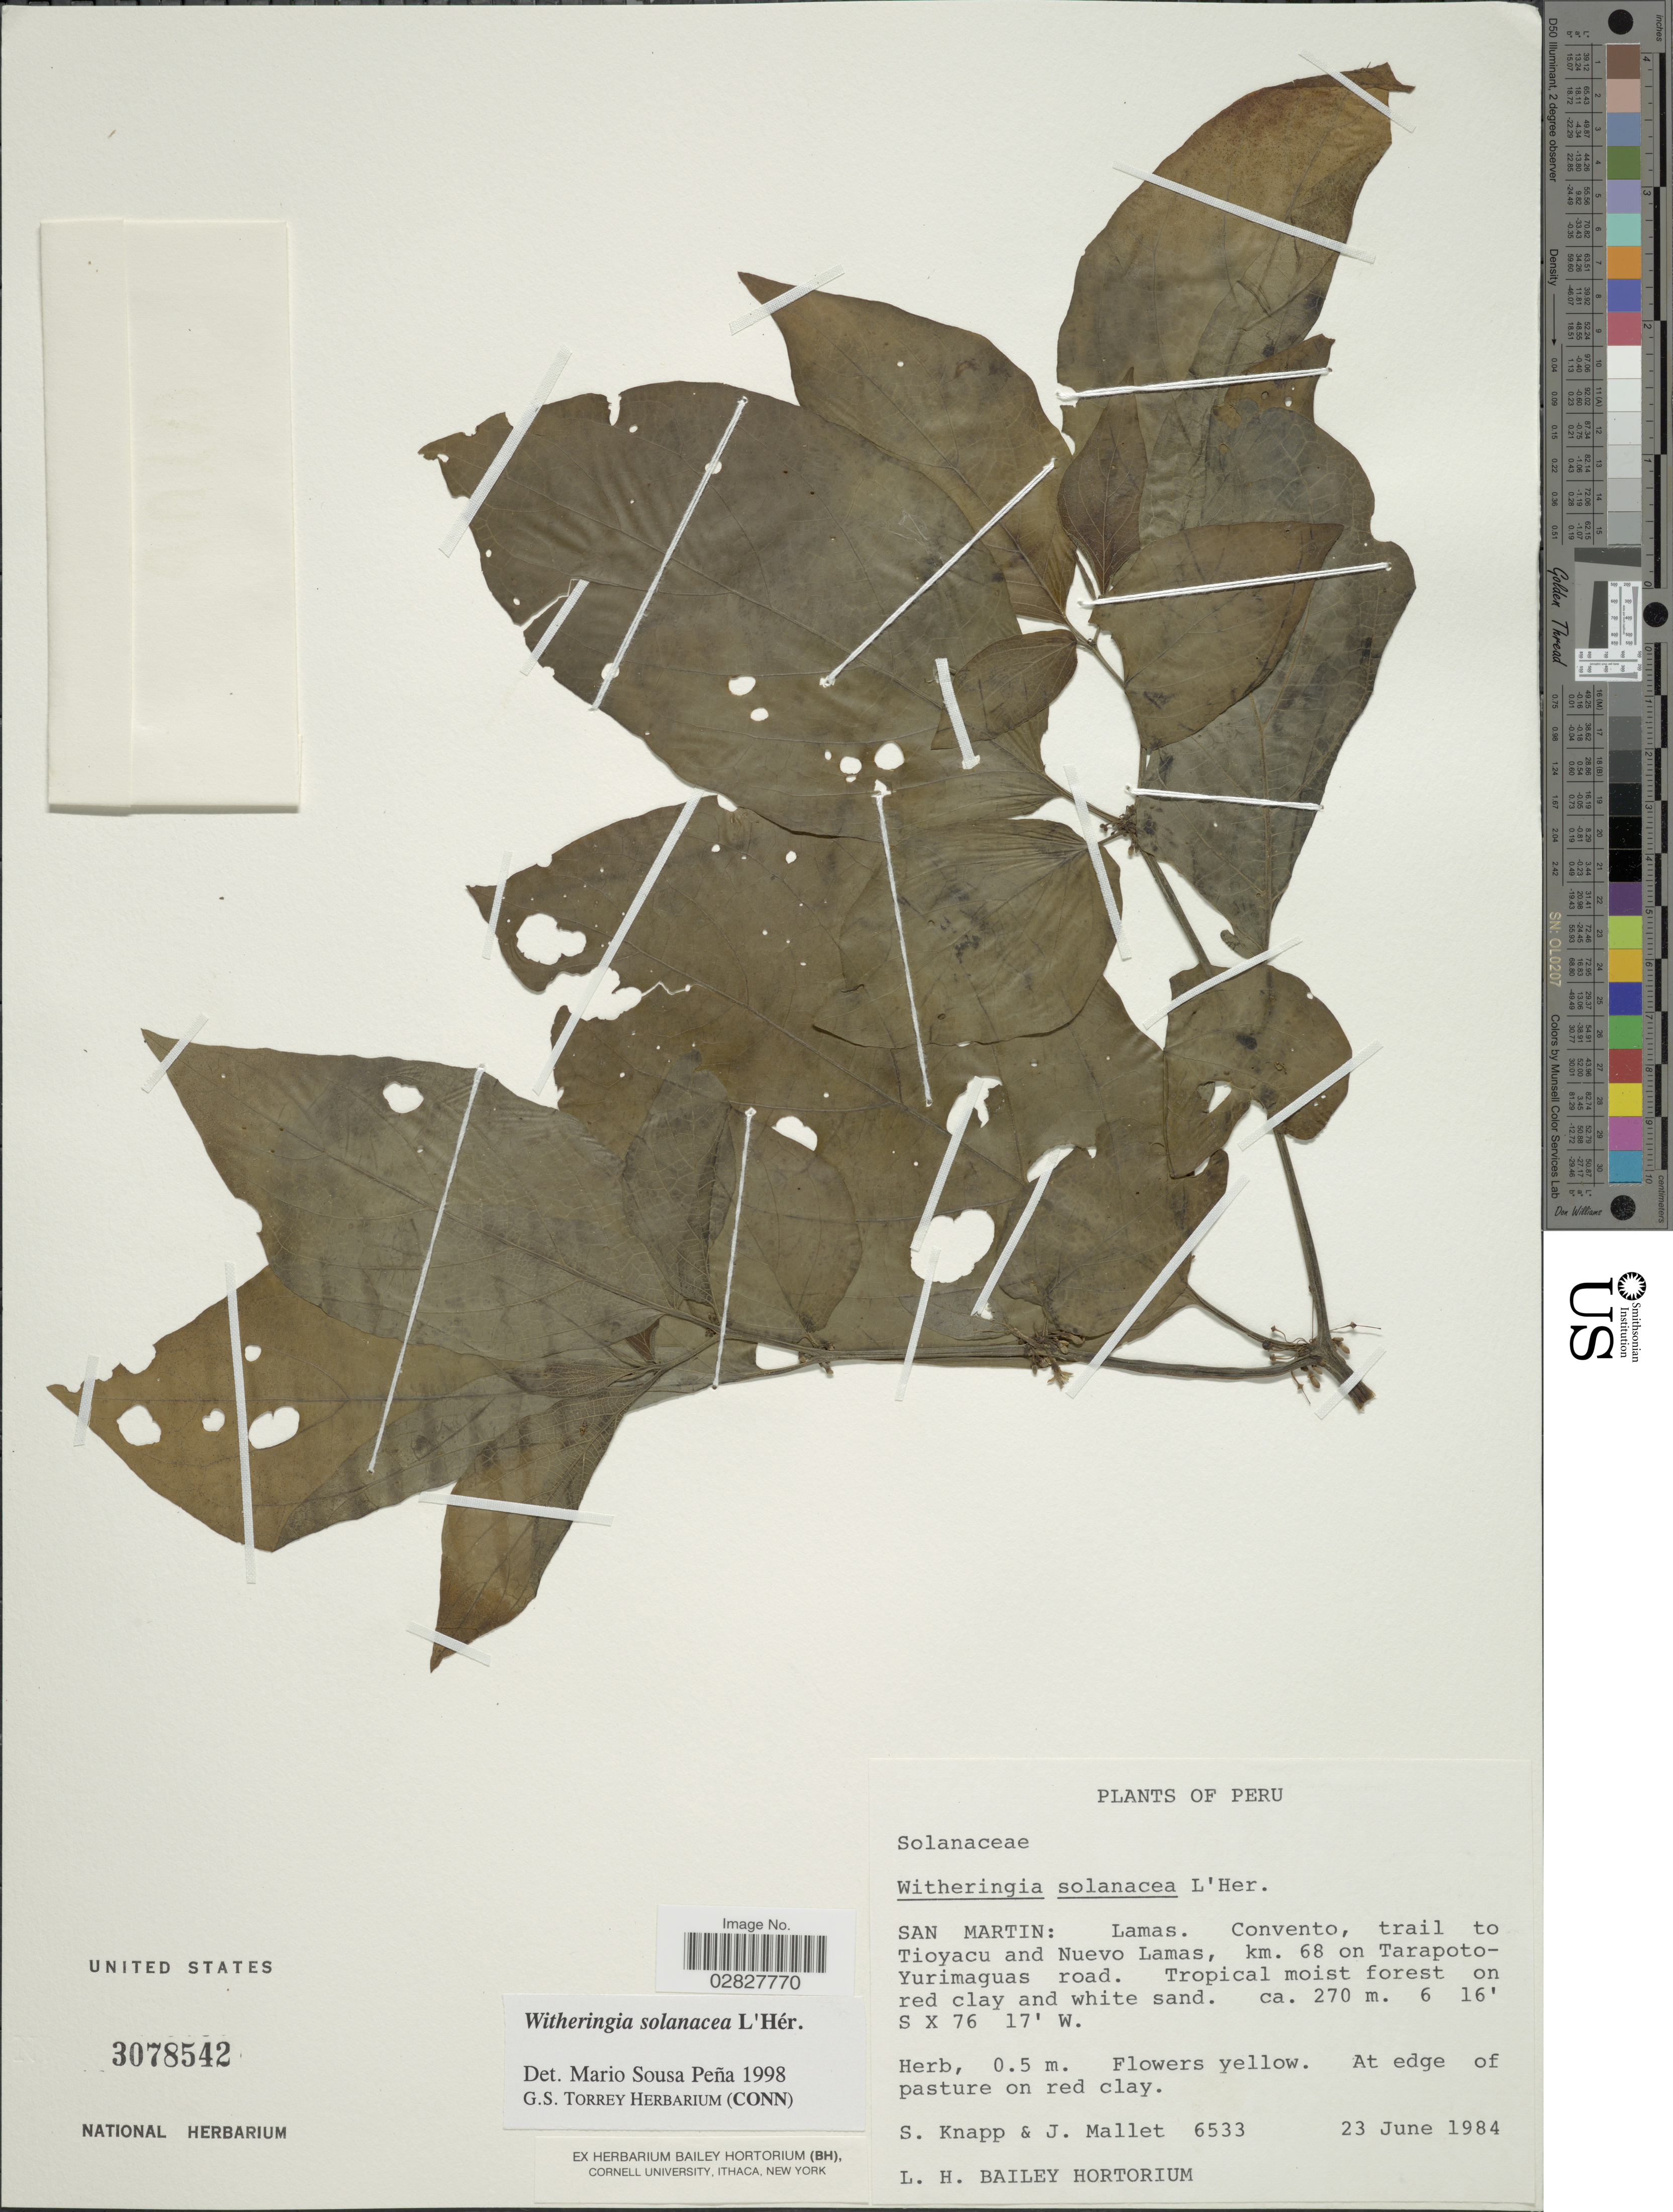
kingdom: Plantae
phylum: Tracheophyta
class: Magnoliopsida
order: Solanales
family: Solanaceae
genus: Witheringia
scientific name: Witheringia solanacea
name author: L'Hér.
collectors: S. Knapp & J. Mallet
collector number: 6533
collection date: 1984-06-23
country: Peru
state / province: San Martín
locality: Lamas. Convento, trail to Tioyacu and Nuevo Lamas, km. 68 on Tarapoto-Yurimaguas road.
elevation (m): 270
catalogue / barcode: US 3078542